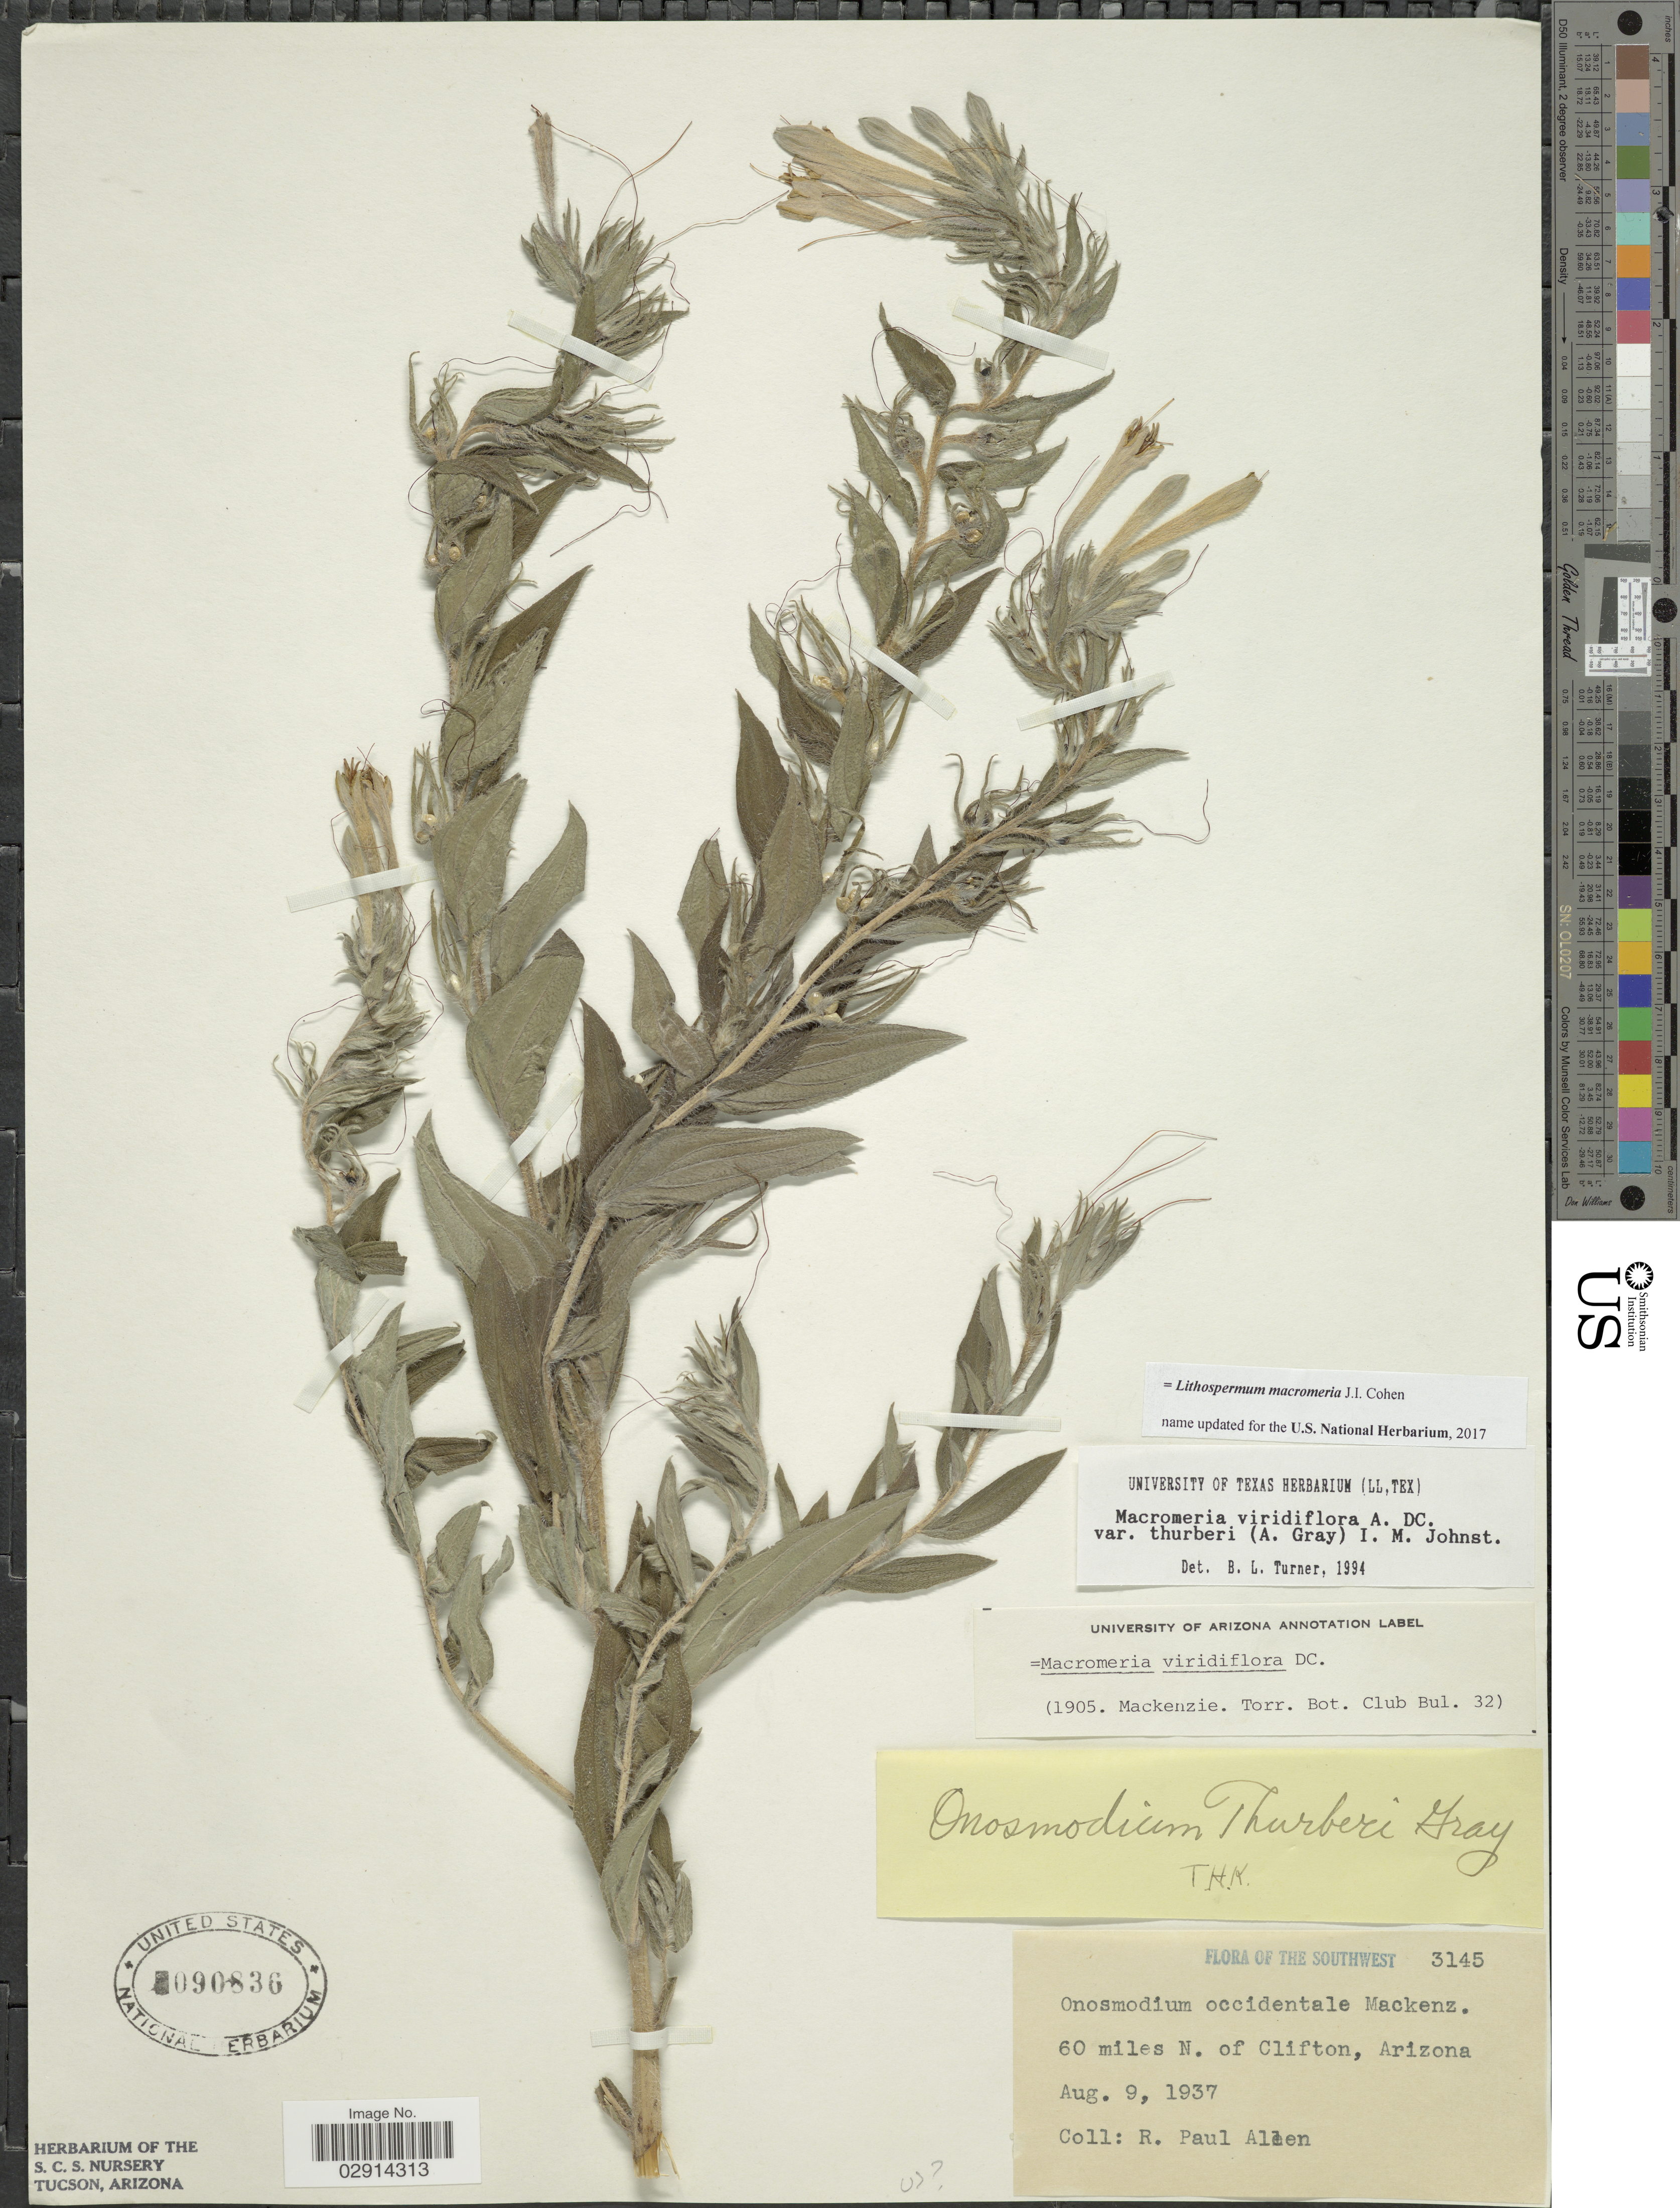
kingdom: Plantae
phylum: Tracheophyta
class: Magnoliopsida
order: Boraginales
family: Boraginaceae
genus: Lithospermum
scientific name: Lithospermum macromeria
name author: Cohen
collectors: R. Allen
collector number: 3145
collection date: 1937-08-09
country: United States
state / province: Arizona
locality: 60 miles N. of Clifton.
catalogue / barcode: US 90836